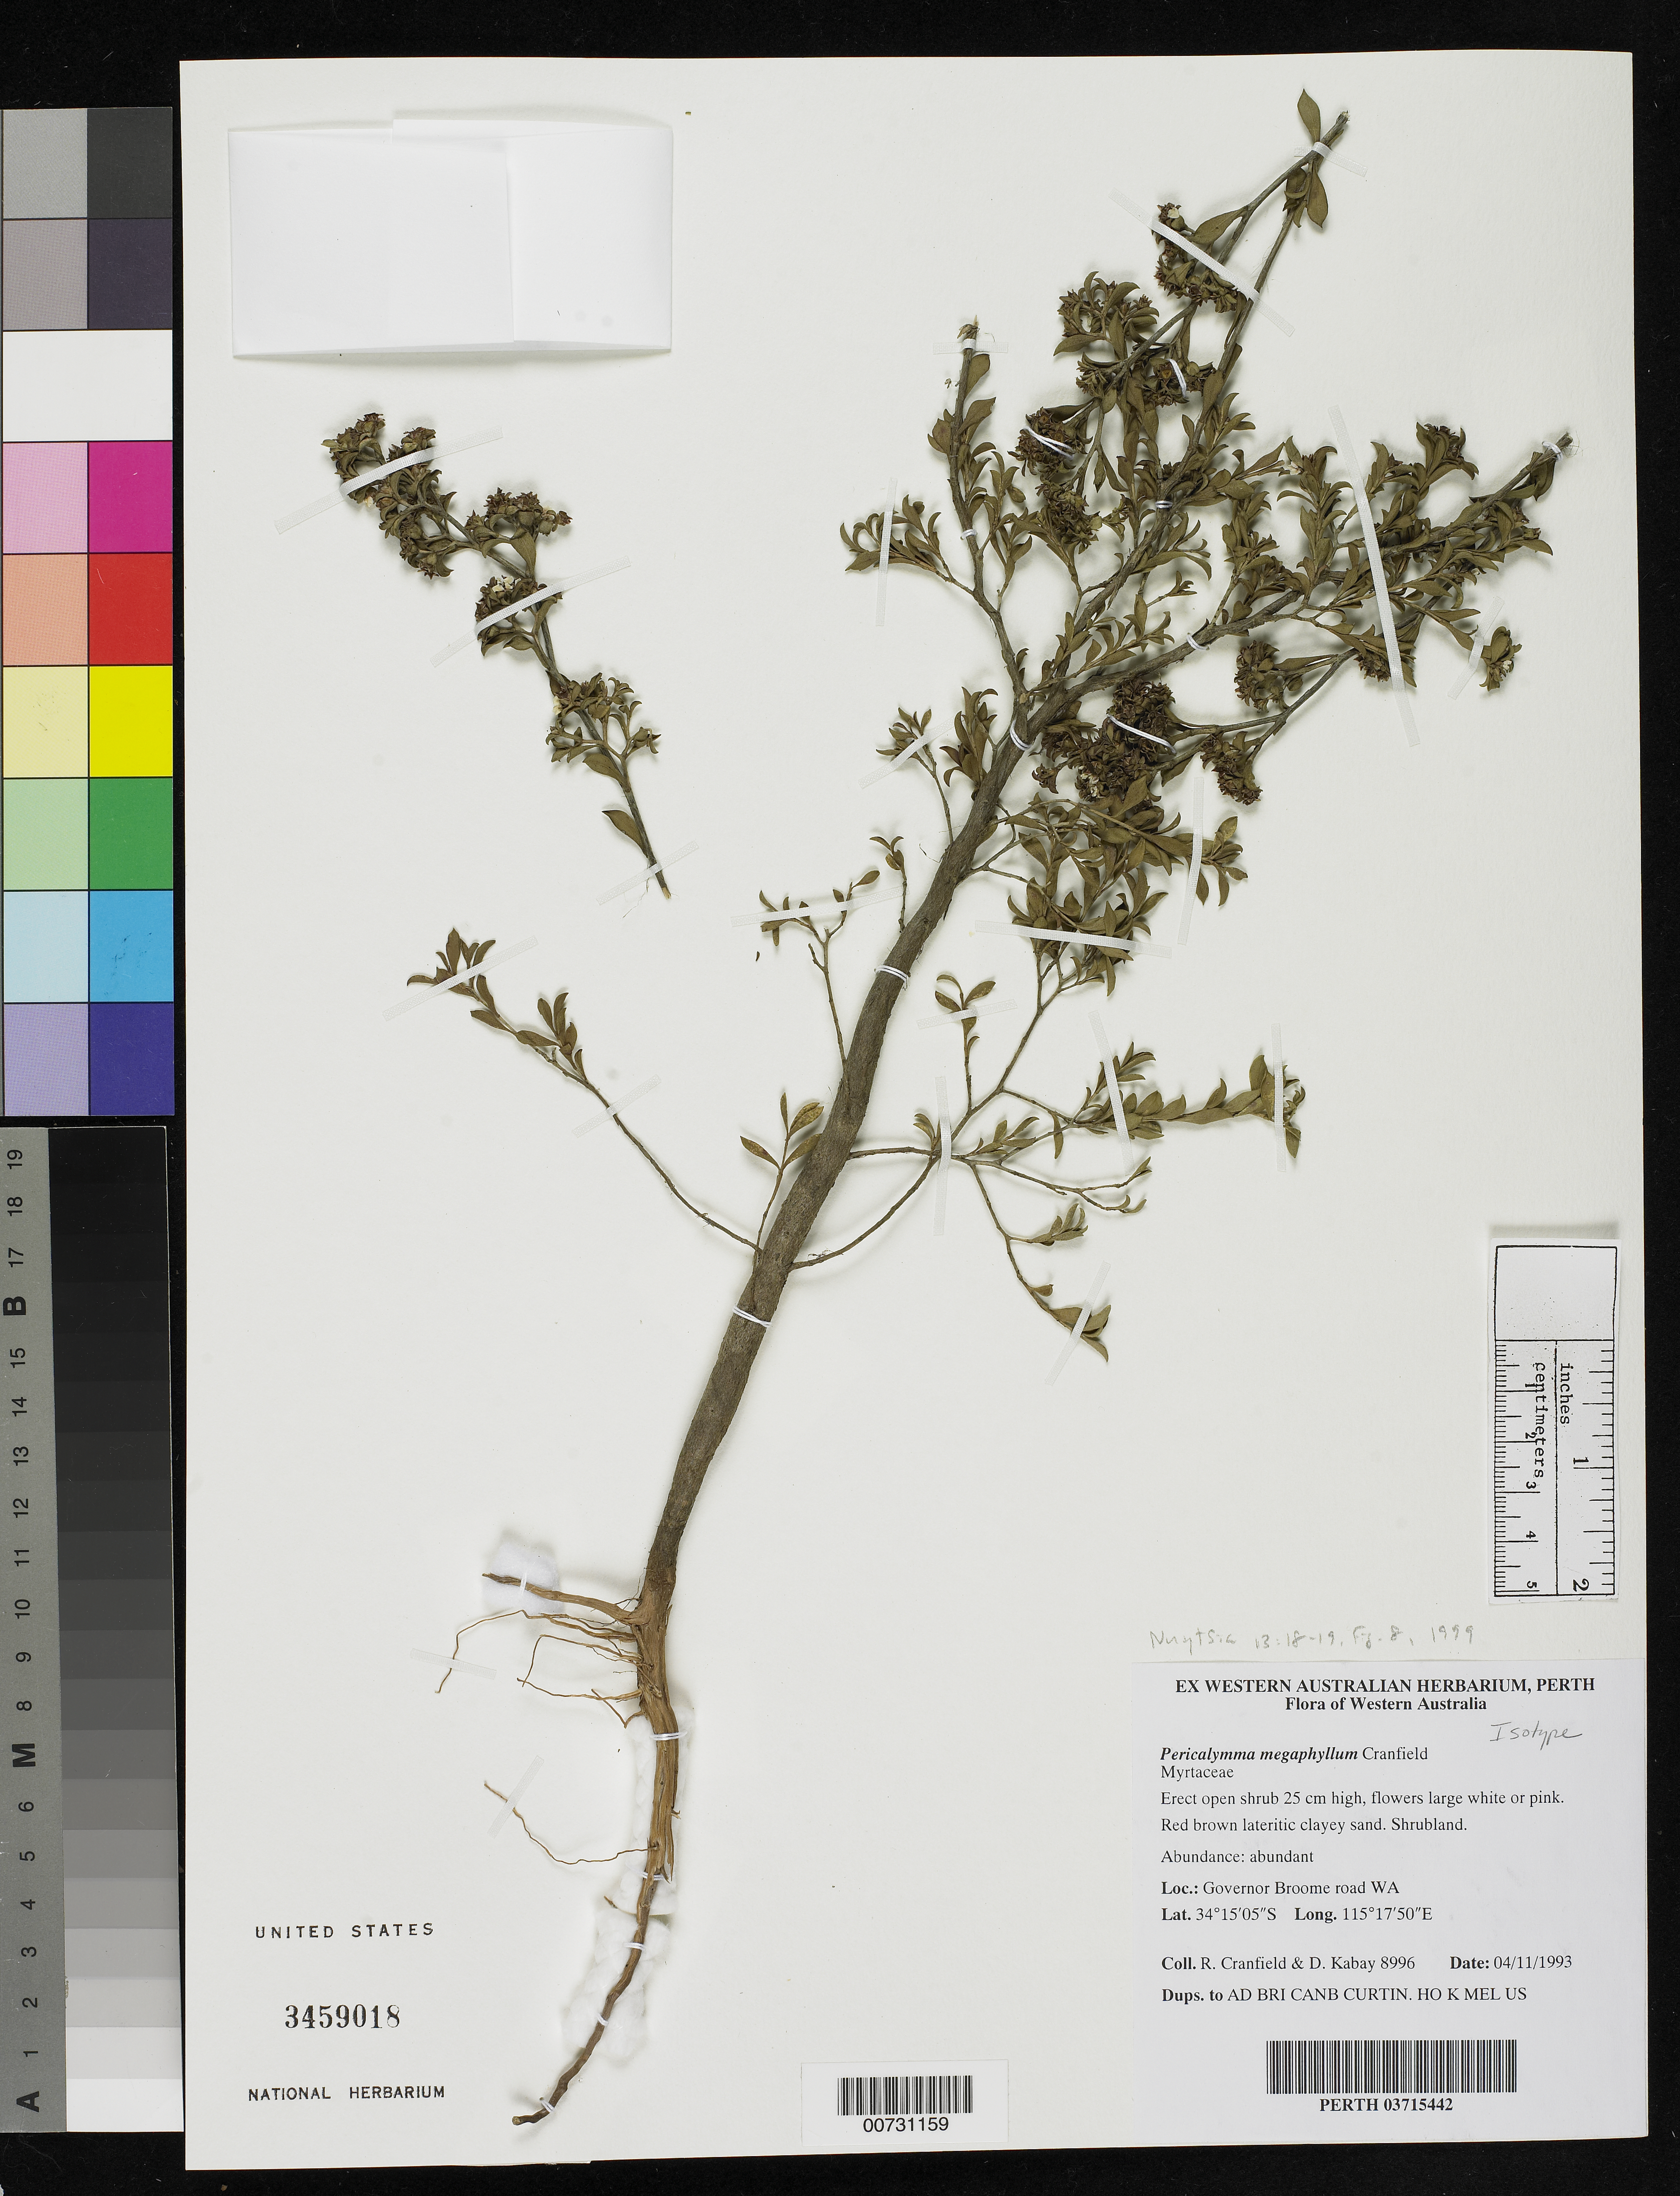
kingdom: Plantae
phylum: Tracheophyta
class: Magnoliopsida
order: Myrtales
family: Myrtaceae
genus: Pericalymma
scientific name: Pericalymma megaphyllum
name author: Cranfield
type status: Isotype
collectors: R. Cranfield & D. Kabay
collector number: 8996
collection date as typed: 04 Nov 1993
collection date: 1993-11-04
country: Australia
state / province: Western Australia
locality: Governor Broome road WA.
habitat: Red brown lateritic clayey sand. Shrubland.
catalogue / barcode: US 3459018